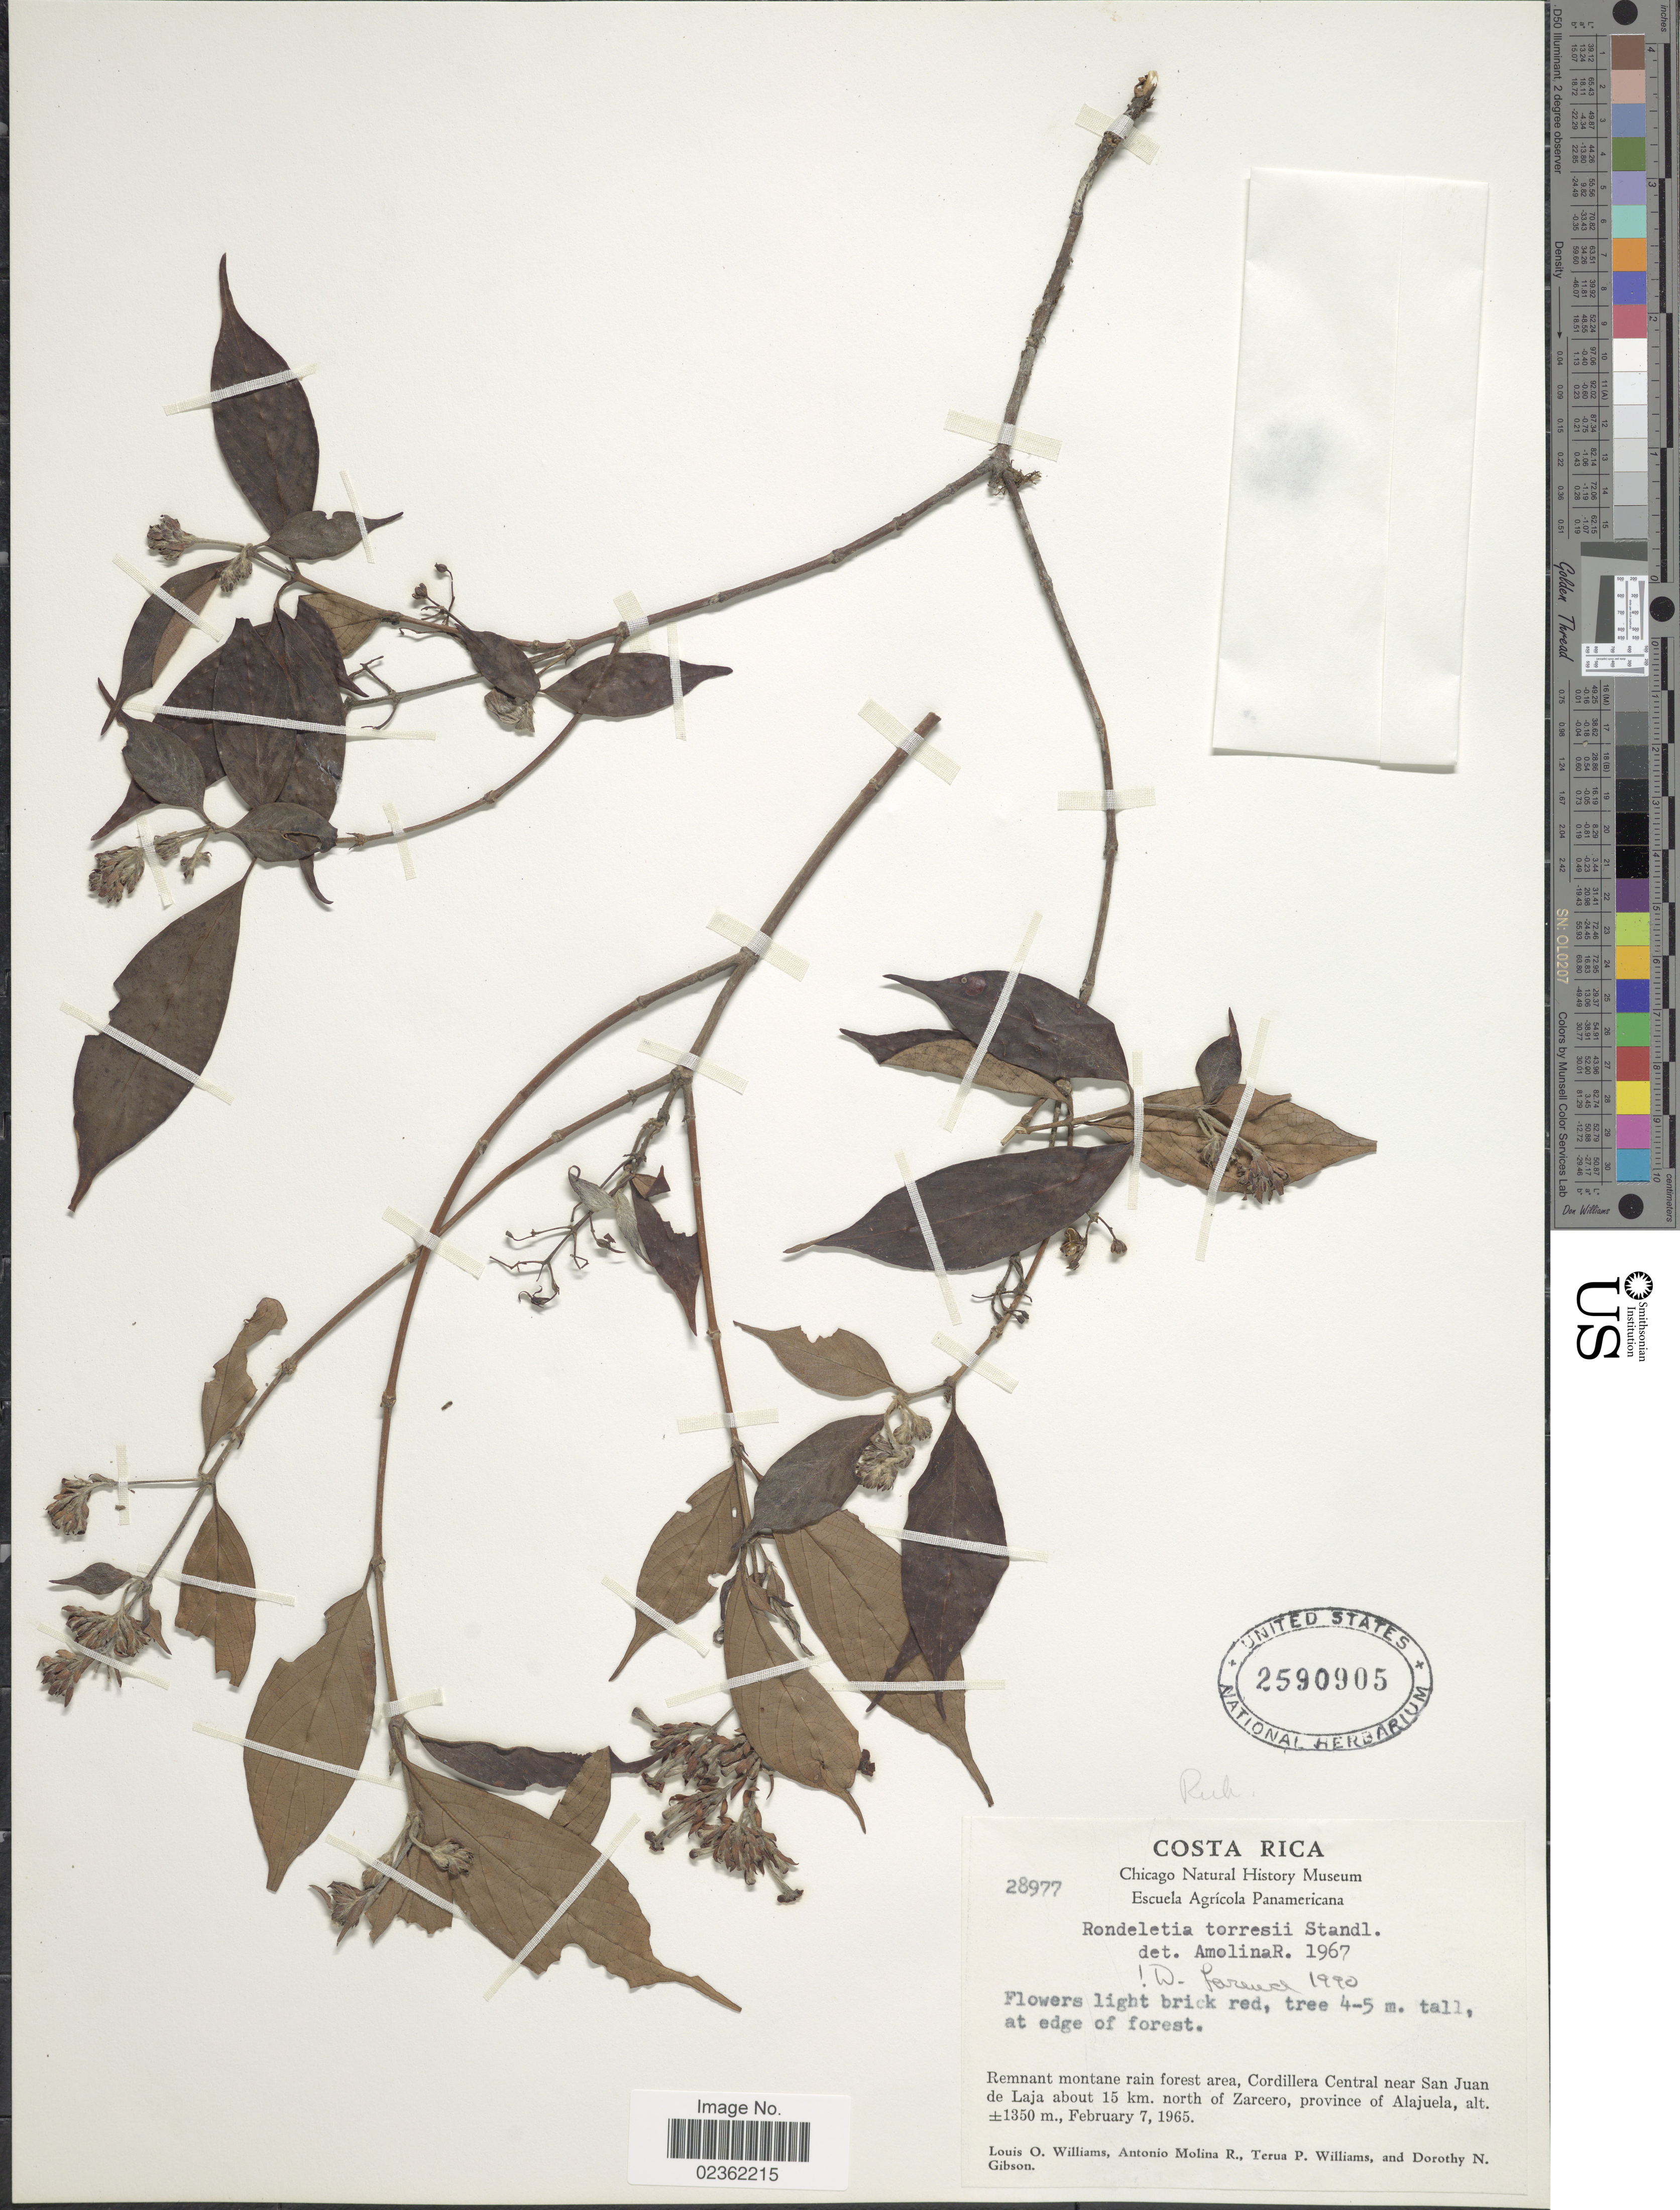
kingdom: Plantae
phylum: Tracheophyta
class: Magnoliopsida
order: Gentianales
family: Rubiaceae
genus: Rondeletia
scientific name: Rondeletia torresii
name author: Standl.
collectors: L. O. Williams, A. Molina R., T. Williams & D. N. Gibson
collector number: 28977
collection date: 1965-02-07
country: Costa Rica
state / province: Alajuela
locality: Remnant montane rain forest area, Cordillera Central near San Juan de Laja about 15 km. north of Zarcero.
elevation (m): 1350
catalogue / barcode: US 2590905